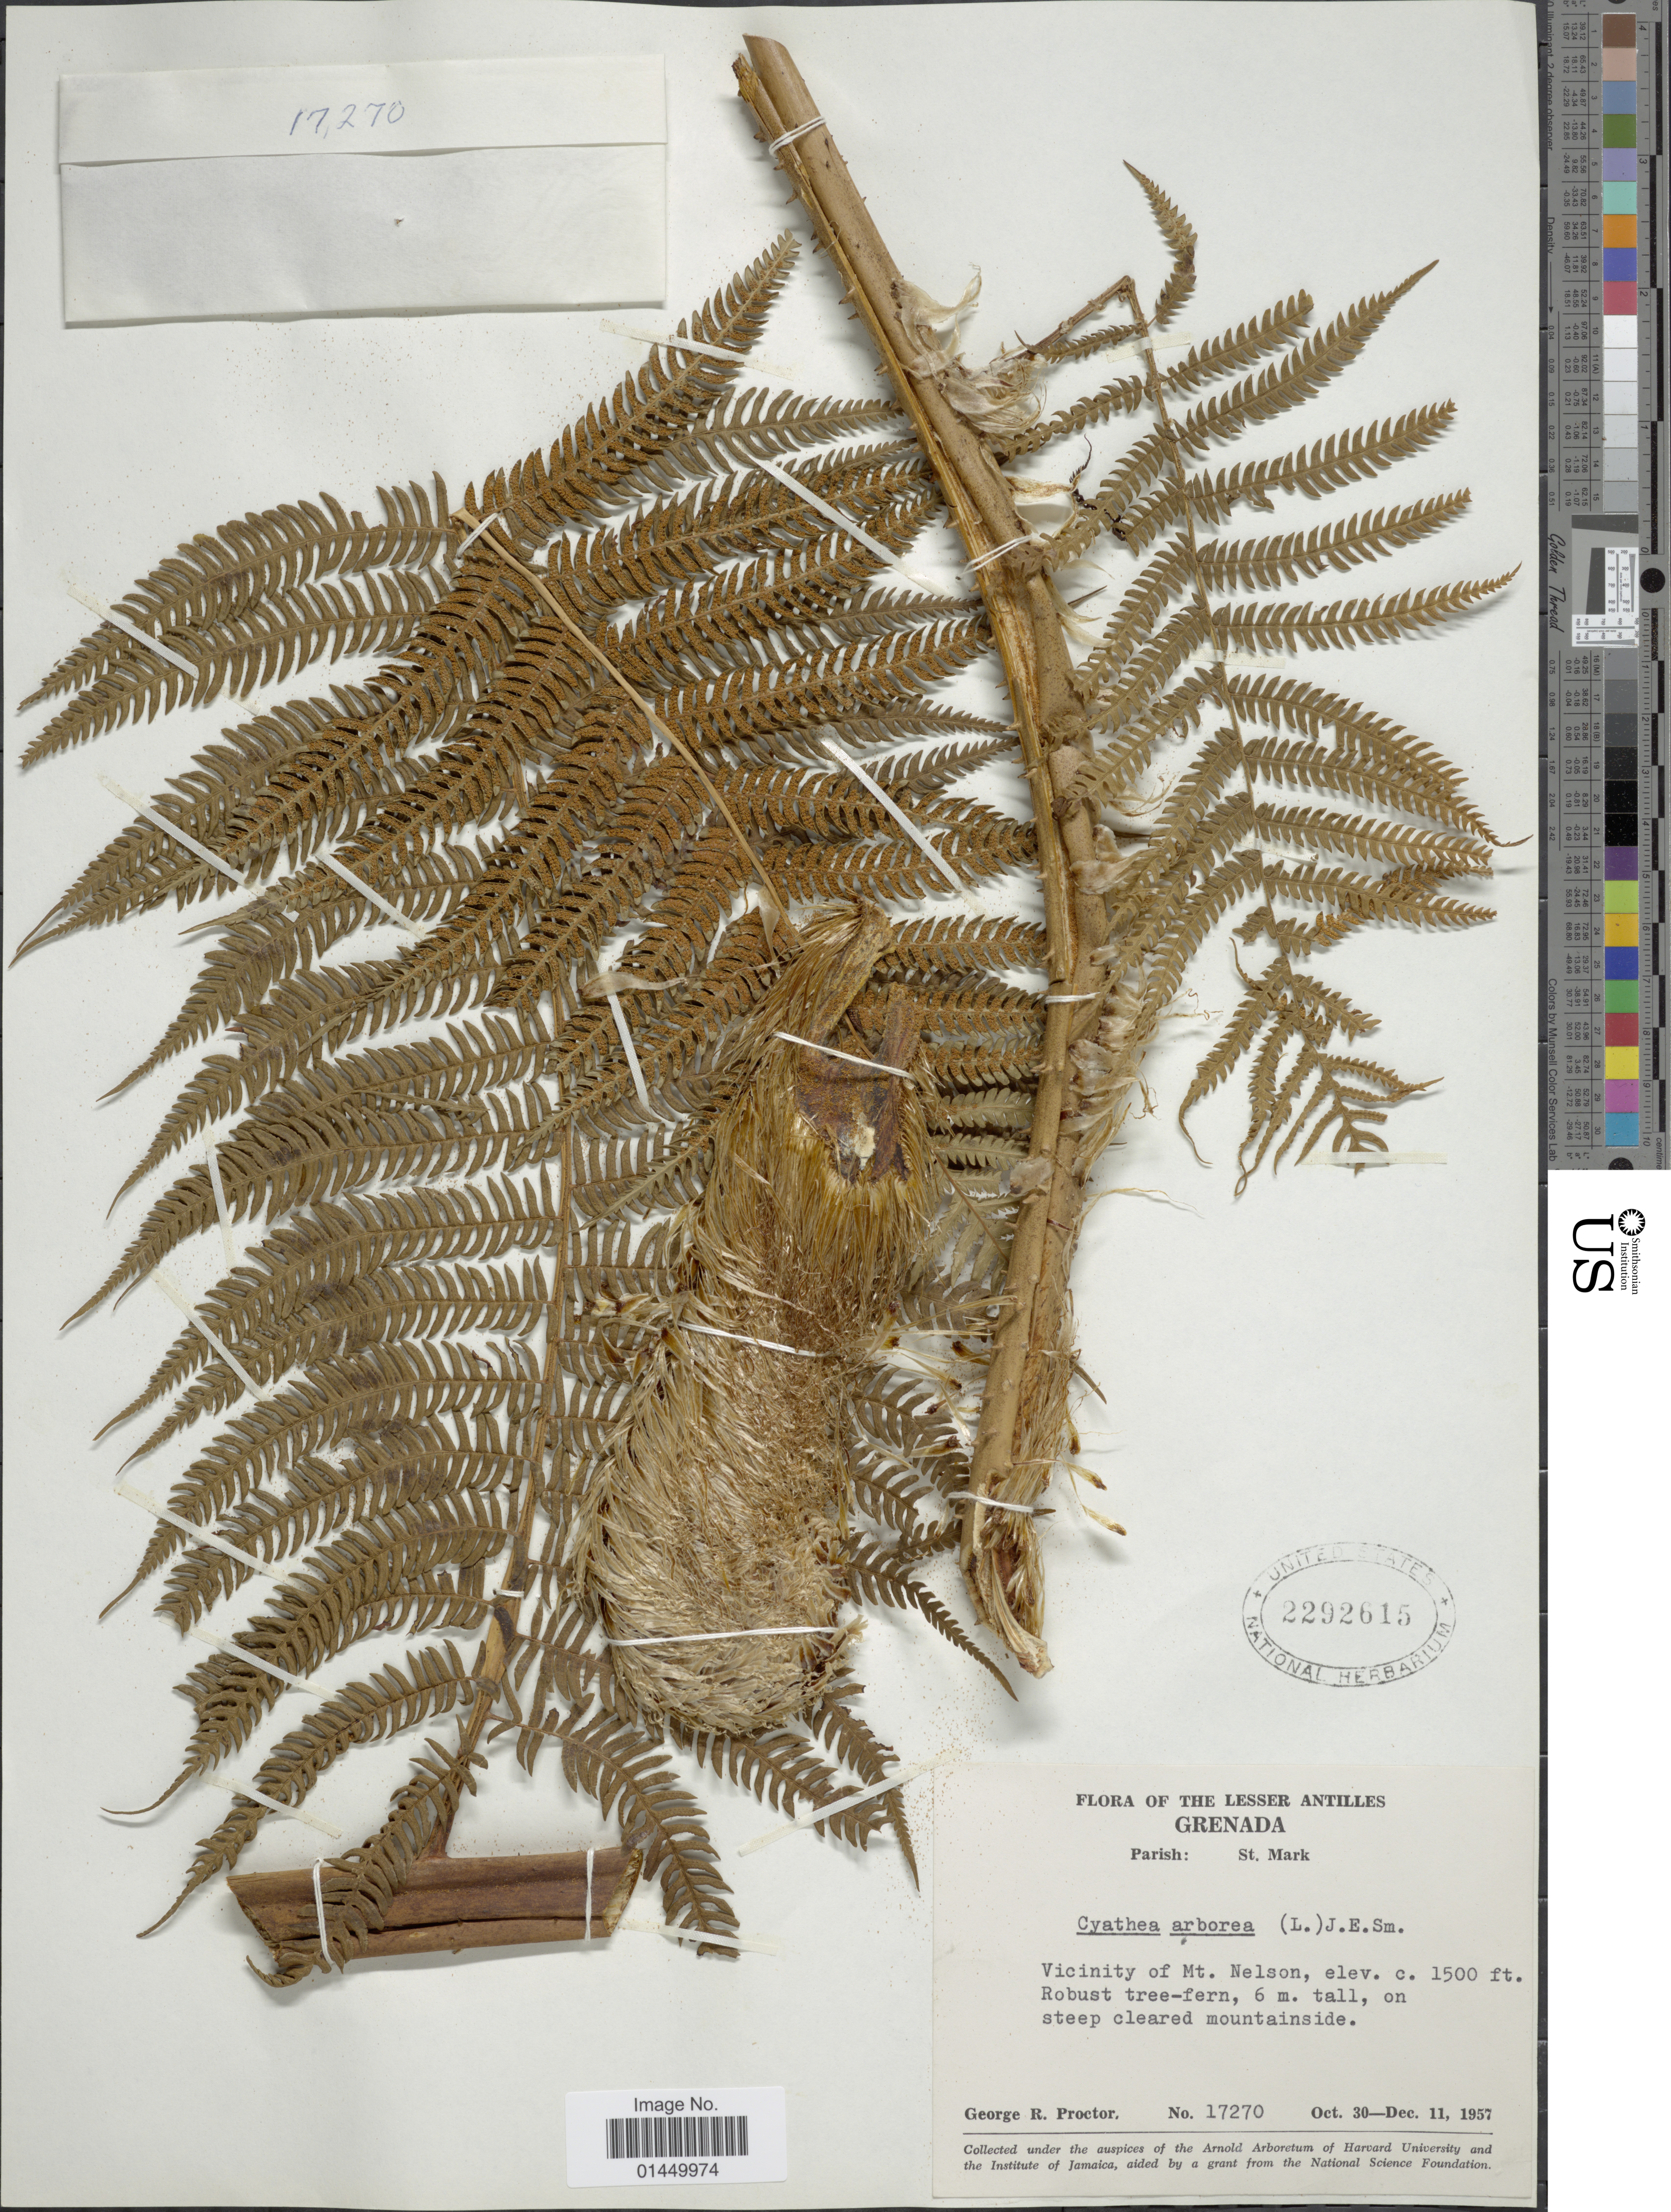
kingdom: Plantae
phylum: Tracheophyta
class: Polypodiopsida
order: Cyatheales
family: Cyatheaceae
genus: Cyathea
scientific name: Cyathea arborea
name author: (L.) Sm.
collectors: G. R. Proctor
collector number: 17270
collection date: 1957-10-30/1957-12-11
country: Dominica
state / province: St. Mark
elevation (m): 457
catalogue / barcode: US 2292615